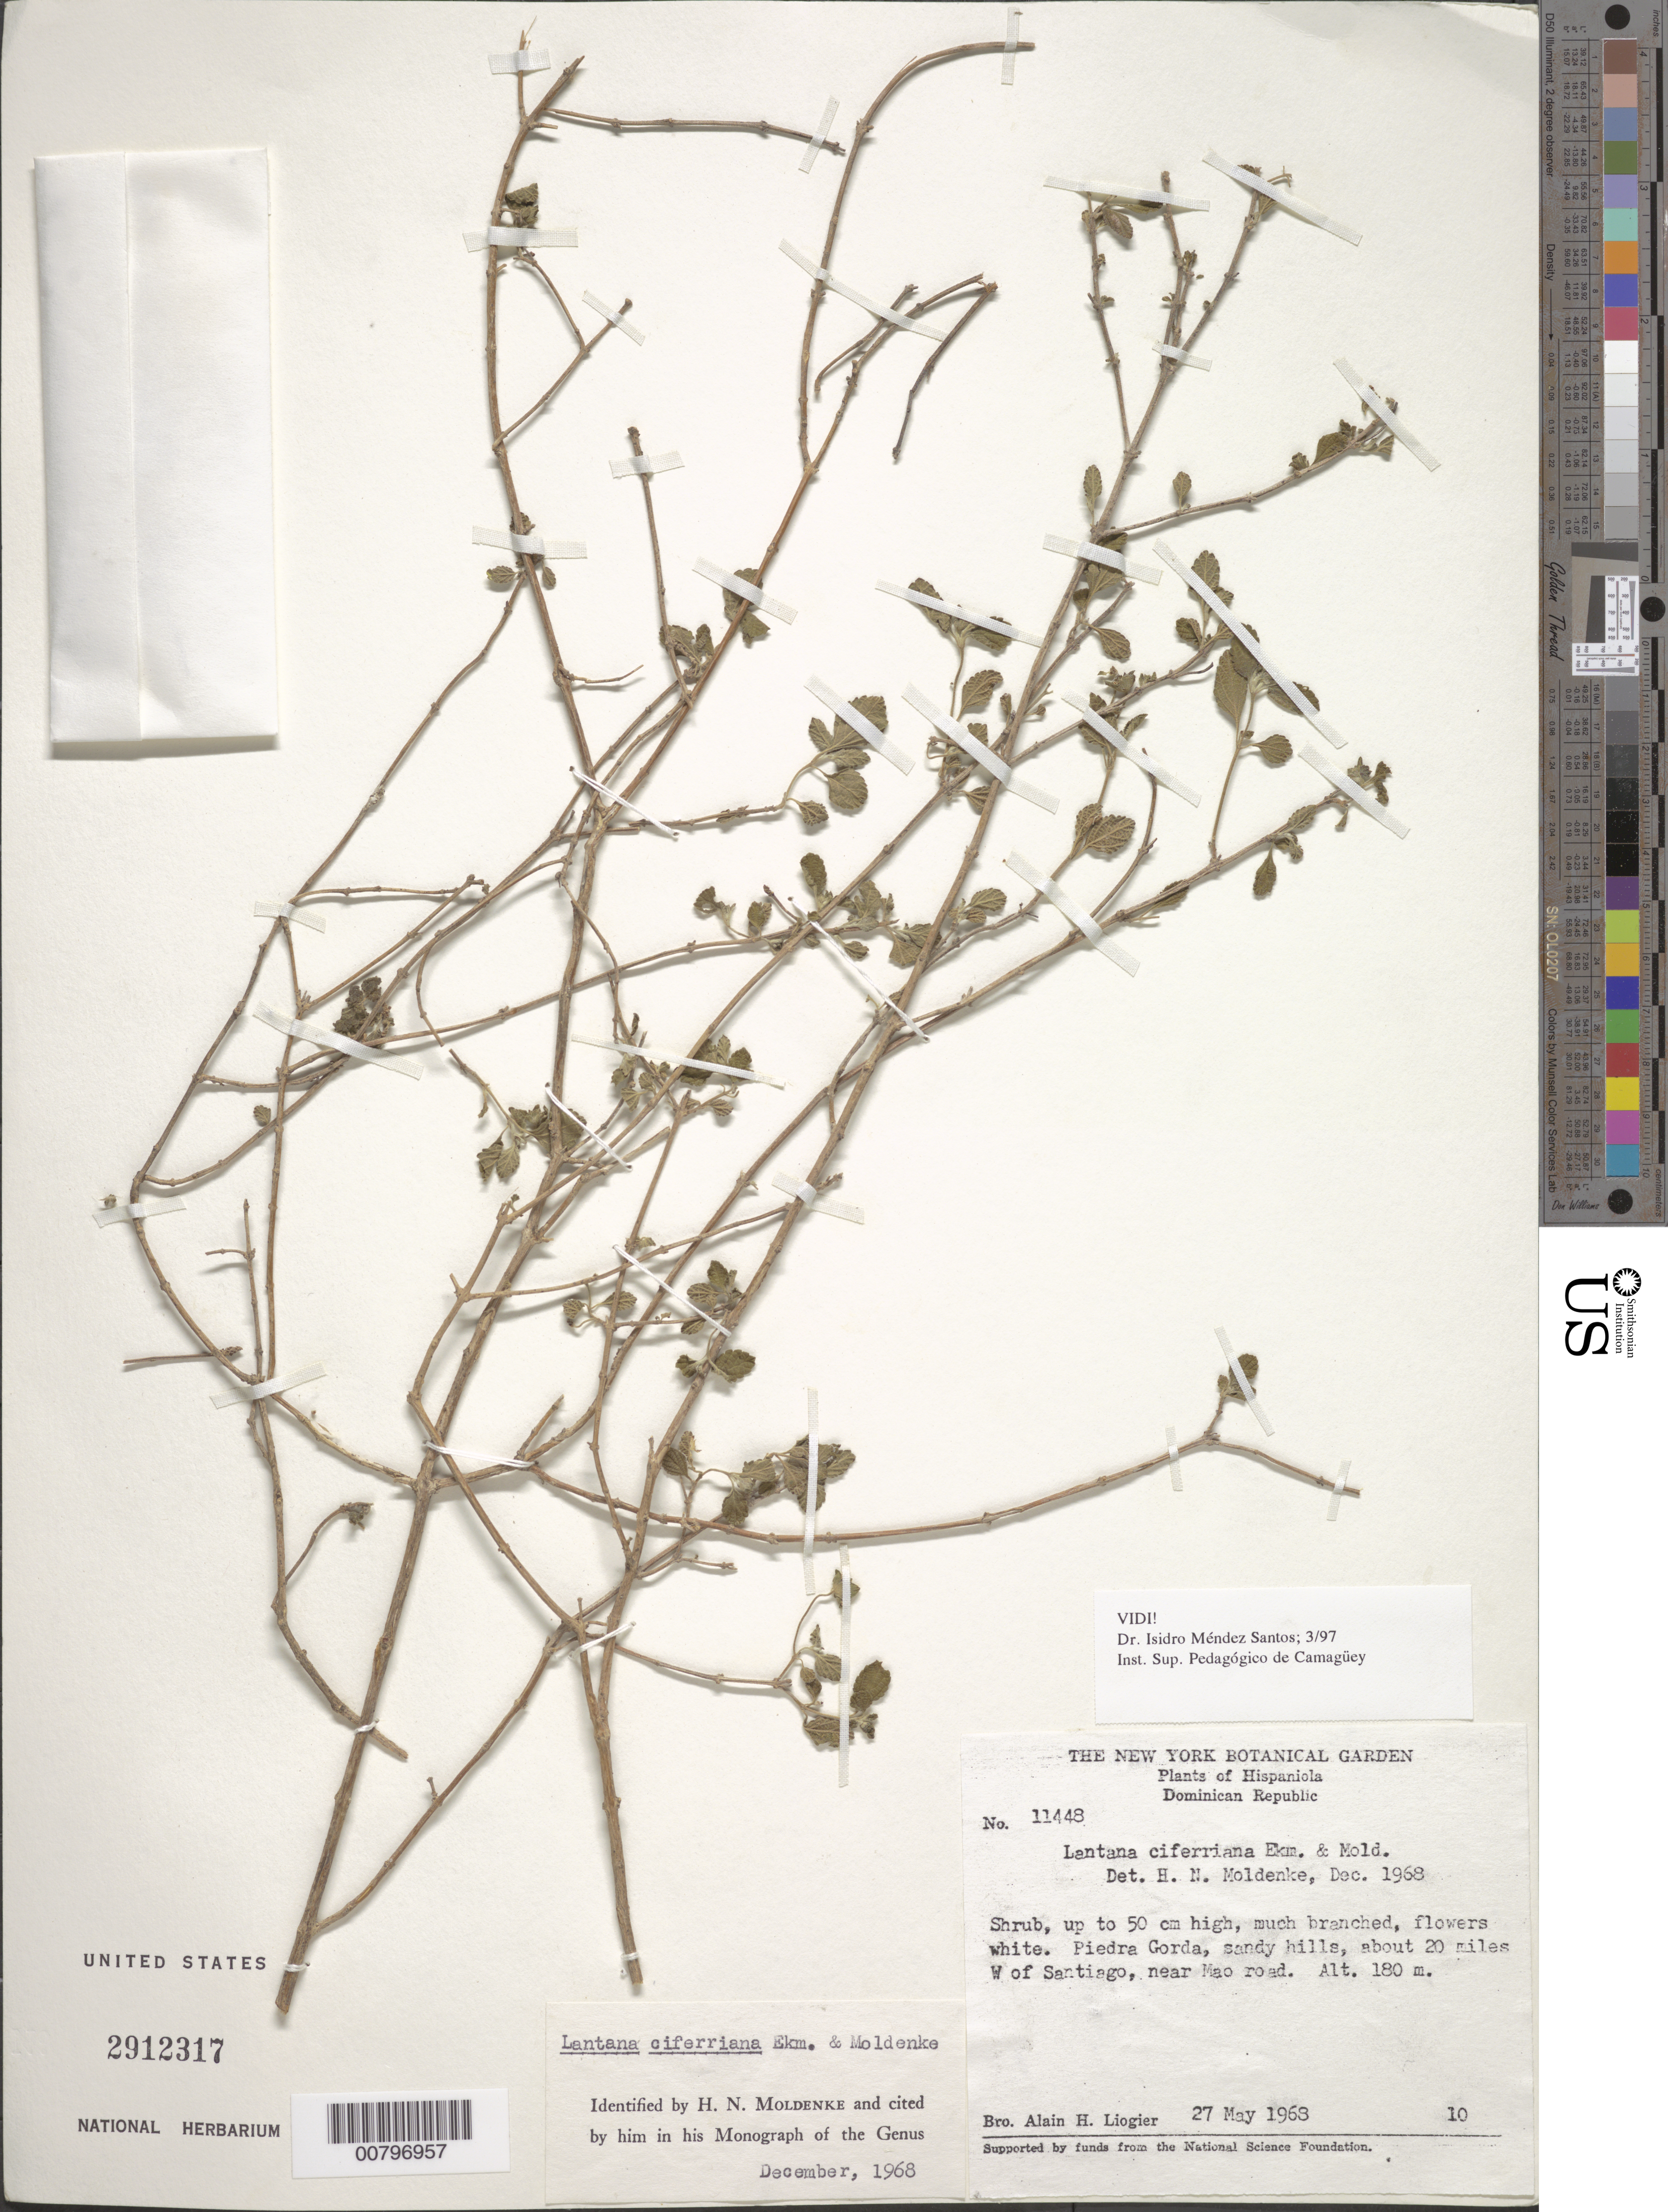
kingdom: Plantae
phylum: Tracheophyta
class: Magnoliopsida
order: Lamiales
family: Verbenaceae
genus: Lantana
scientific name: Lantana ciferriana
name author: Ekman & Moldenke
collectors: A. H. Liogier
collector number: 11448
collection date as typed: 27 May 1968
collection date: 1968-05-27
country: Dominican Republic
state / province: Santiago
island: Hispaniola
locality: Piedra Gorda, about 20 miles W of city, near mao Road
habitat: Sandy hills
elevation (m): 180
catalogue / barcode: US 2912317